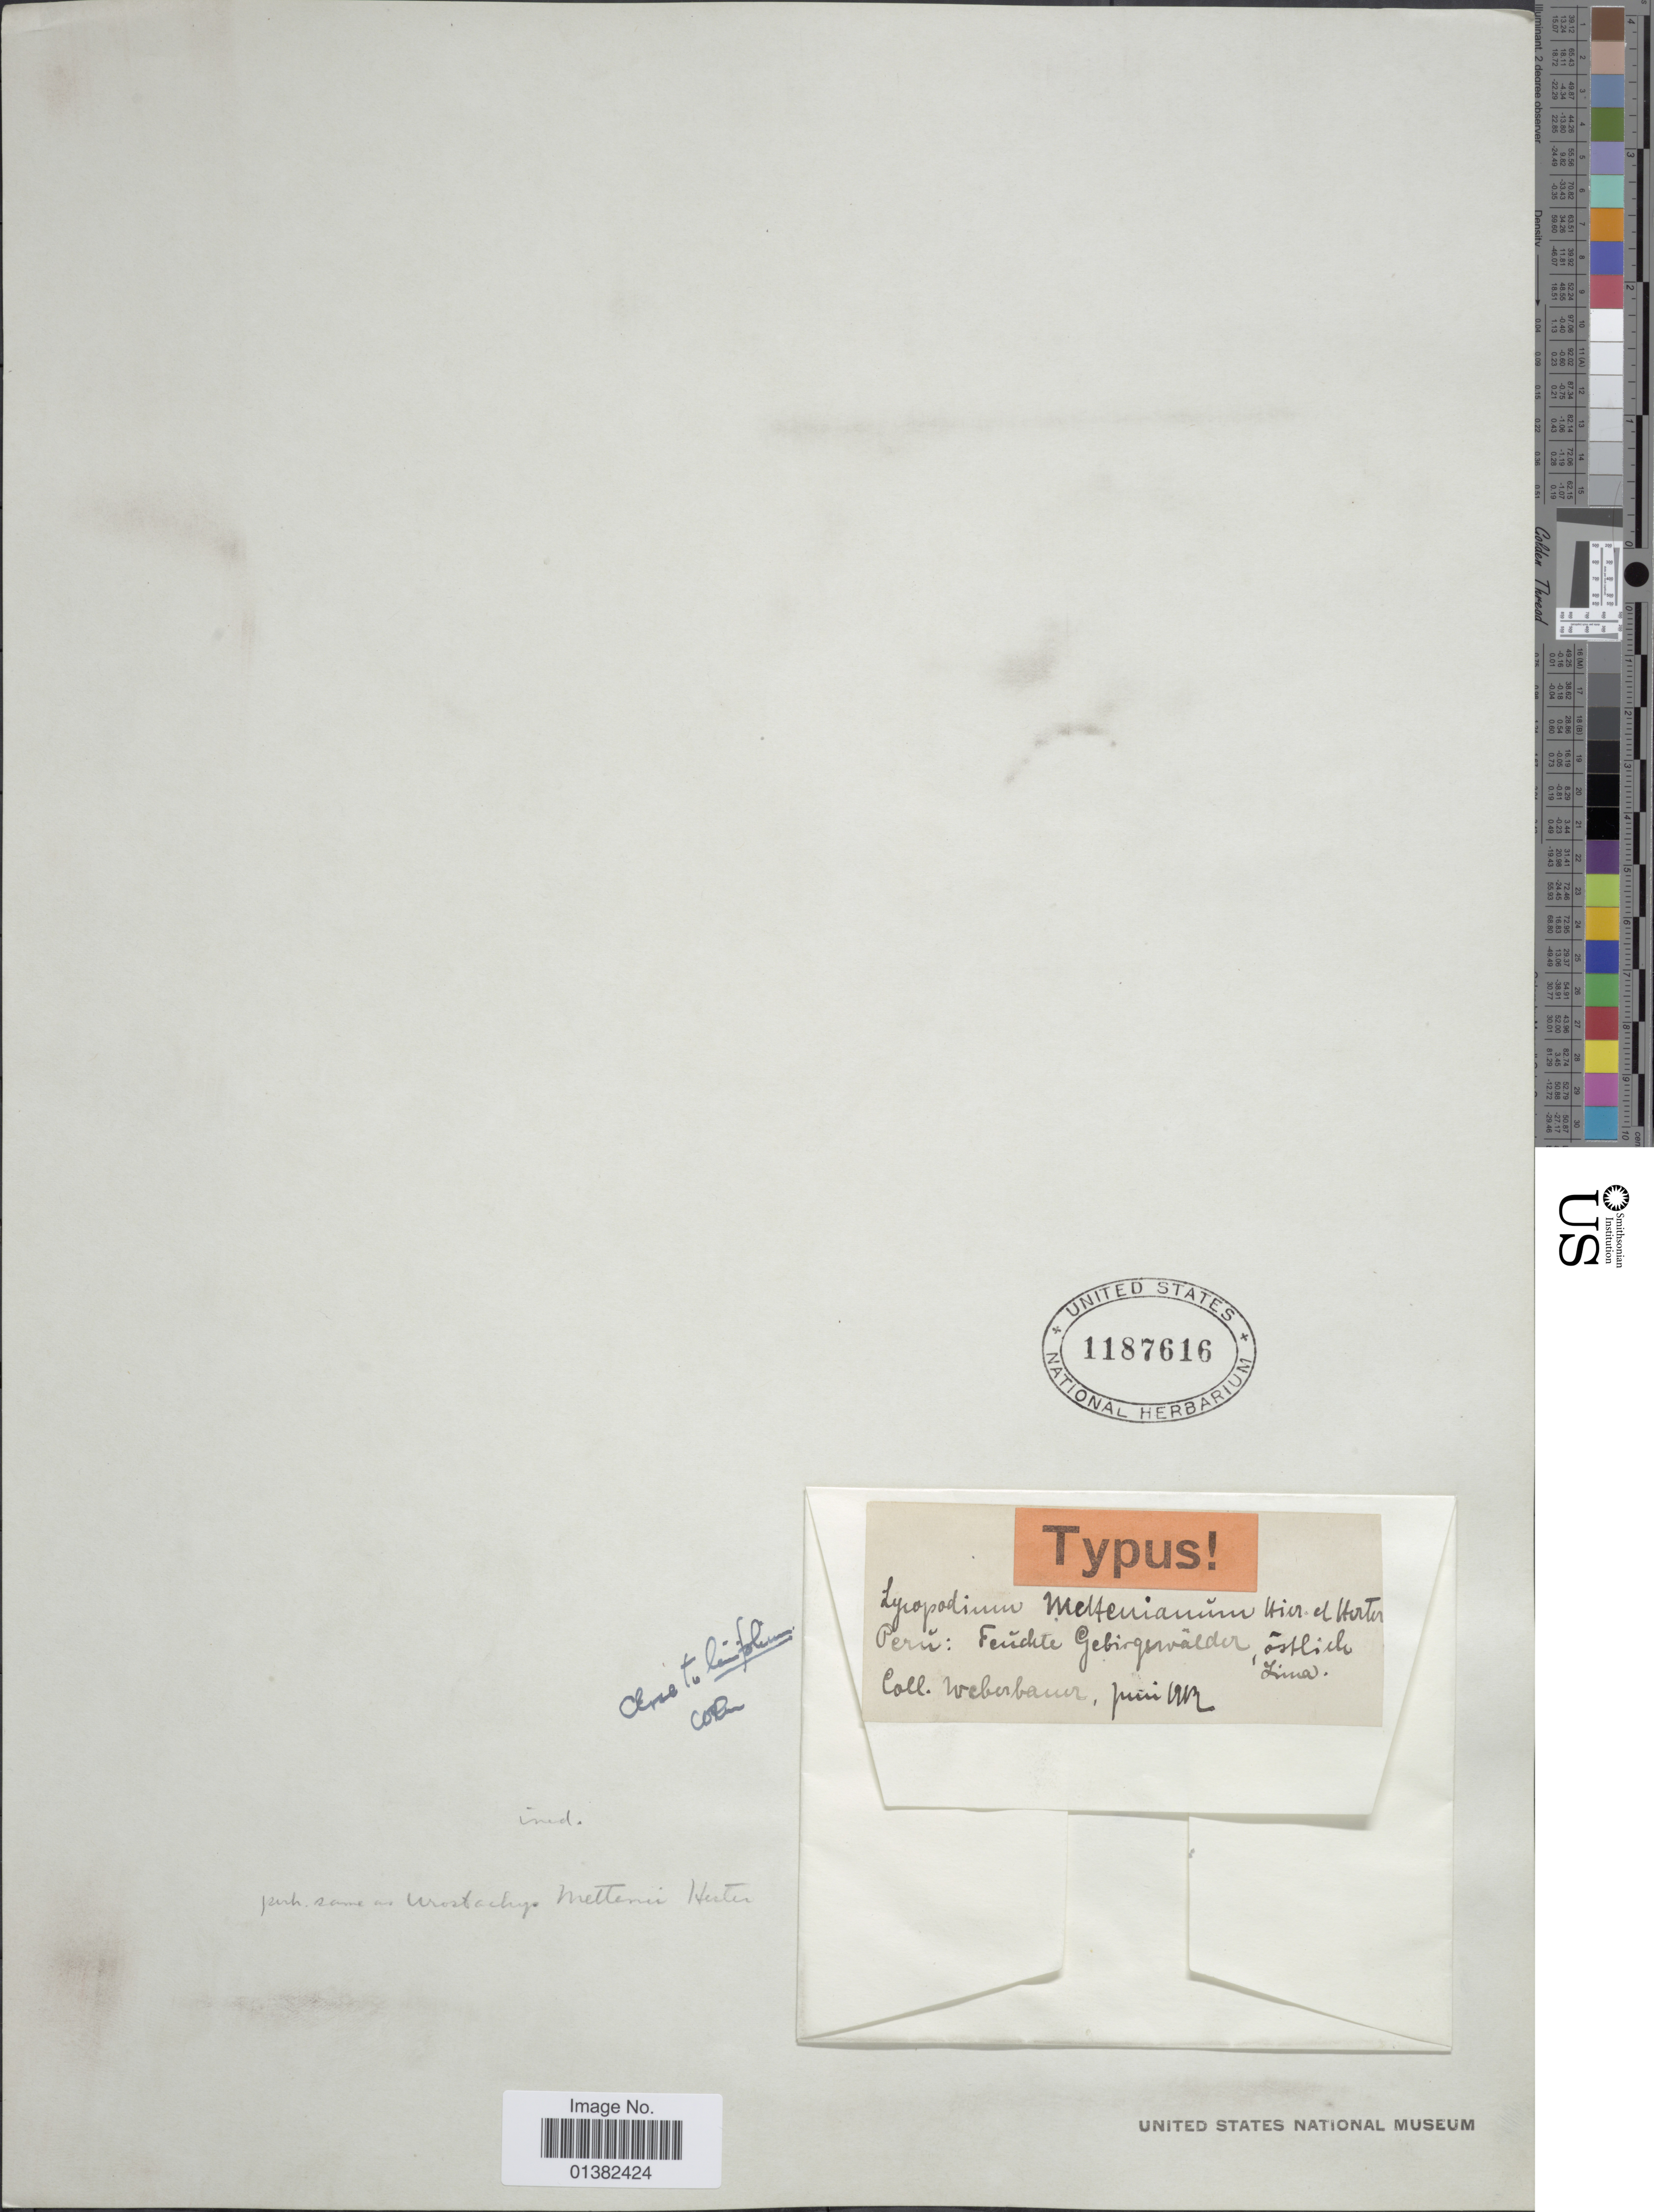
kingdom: Plantae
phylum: Tracheophyta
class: Lycopodiopsida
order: Lycopodiales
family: Lycopodiaceae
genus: Phlegmariurus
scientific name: Phlegmariurus myrsinites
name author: (Lam.) B. Øllg.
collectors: Weberbauer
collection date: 1913-06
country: Peru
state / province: Lima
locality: Feuchte Gebirgewälder, östlich Lima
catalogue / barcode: US 1187616